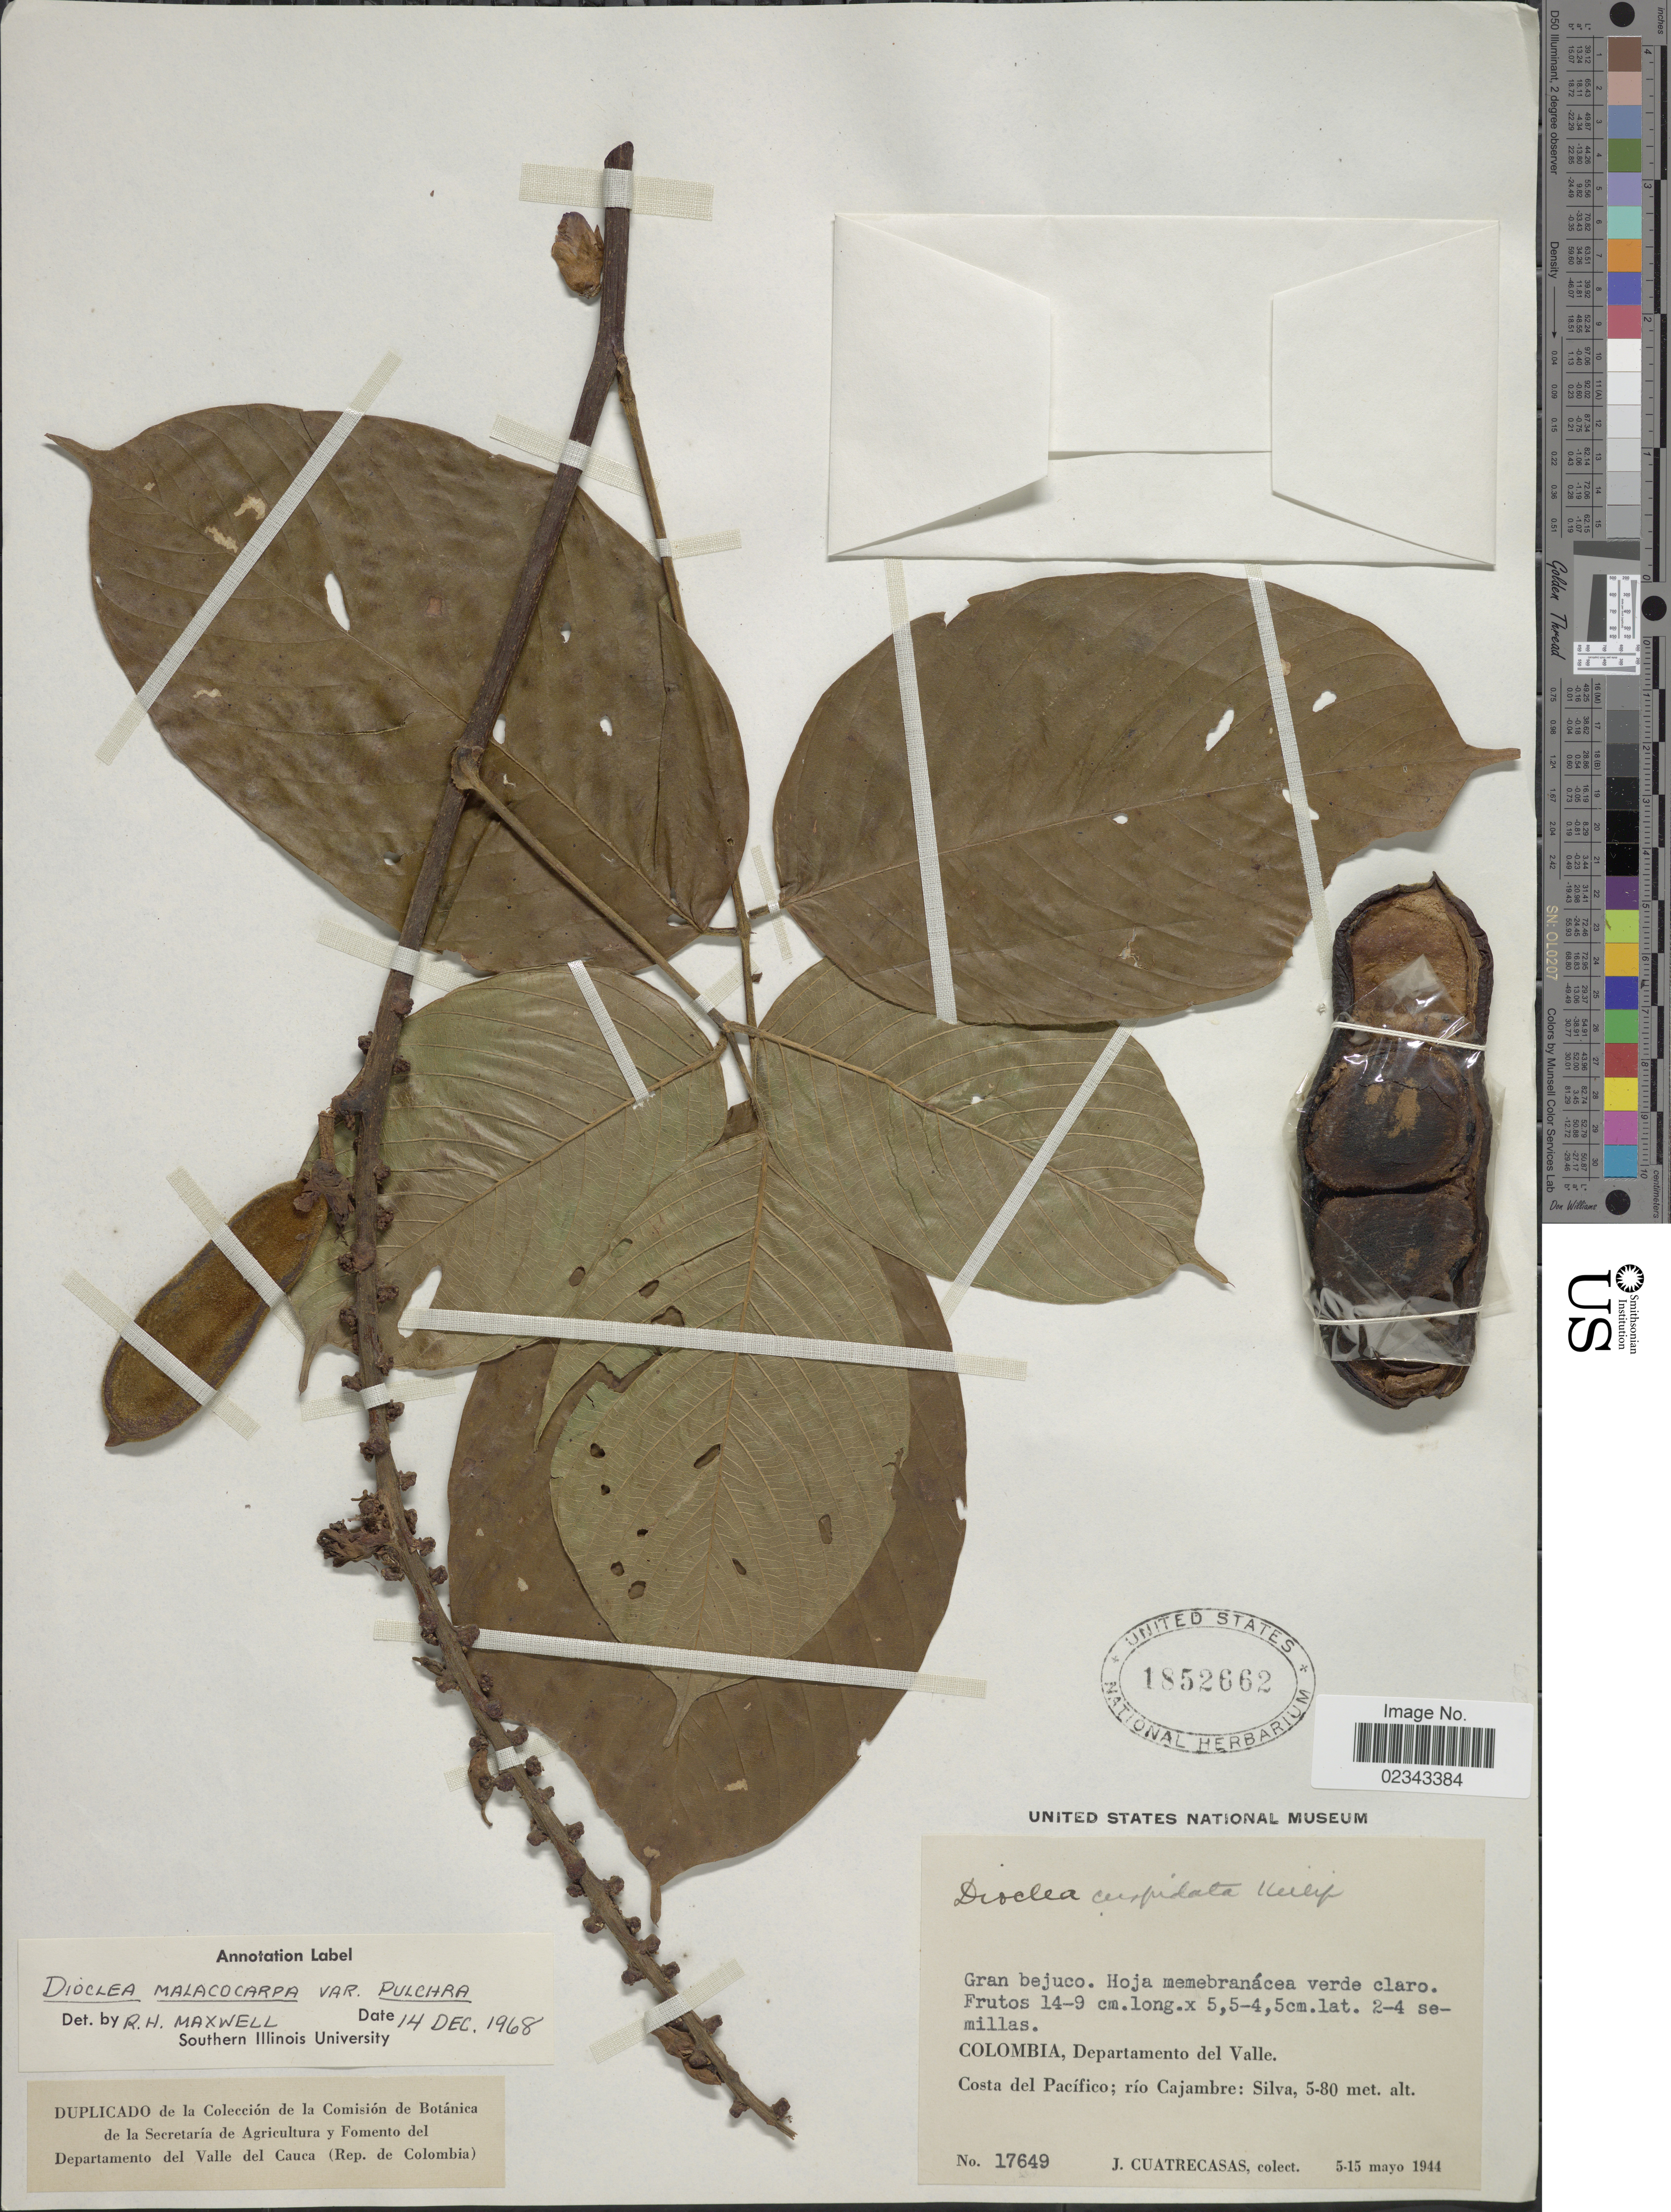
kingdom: Plantae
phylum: Tracheophyta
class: Magnoliopsida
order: Fabales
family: Fabaceae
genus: Macropsychanthus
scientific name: Macropsychanthus pulcher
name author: (Moldenke) L.P. Queiroz & Snak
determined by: Strong, Mark T., (BOT), Smithsonian Institution - National Museum of Natural History (UNITED STATES)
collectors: J. Cuatrecasas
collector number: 17649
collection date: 1944-05-05/1944-05-15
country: Colombia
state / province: Valle del Cauca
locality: Gran bejuco, Departamento del valle, Costa del Pacífico; río Cajambre: Silva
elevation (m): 5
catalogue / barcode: US 1852662